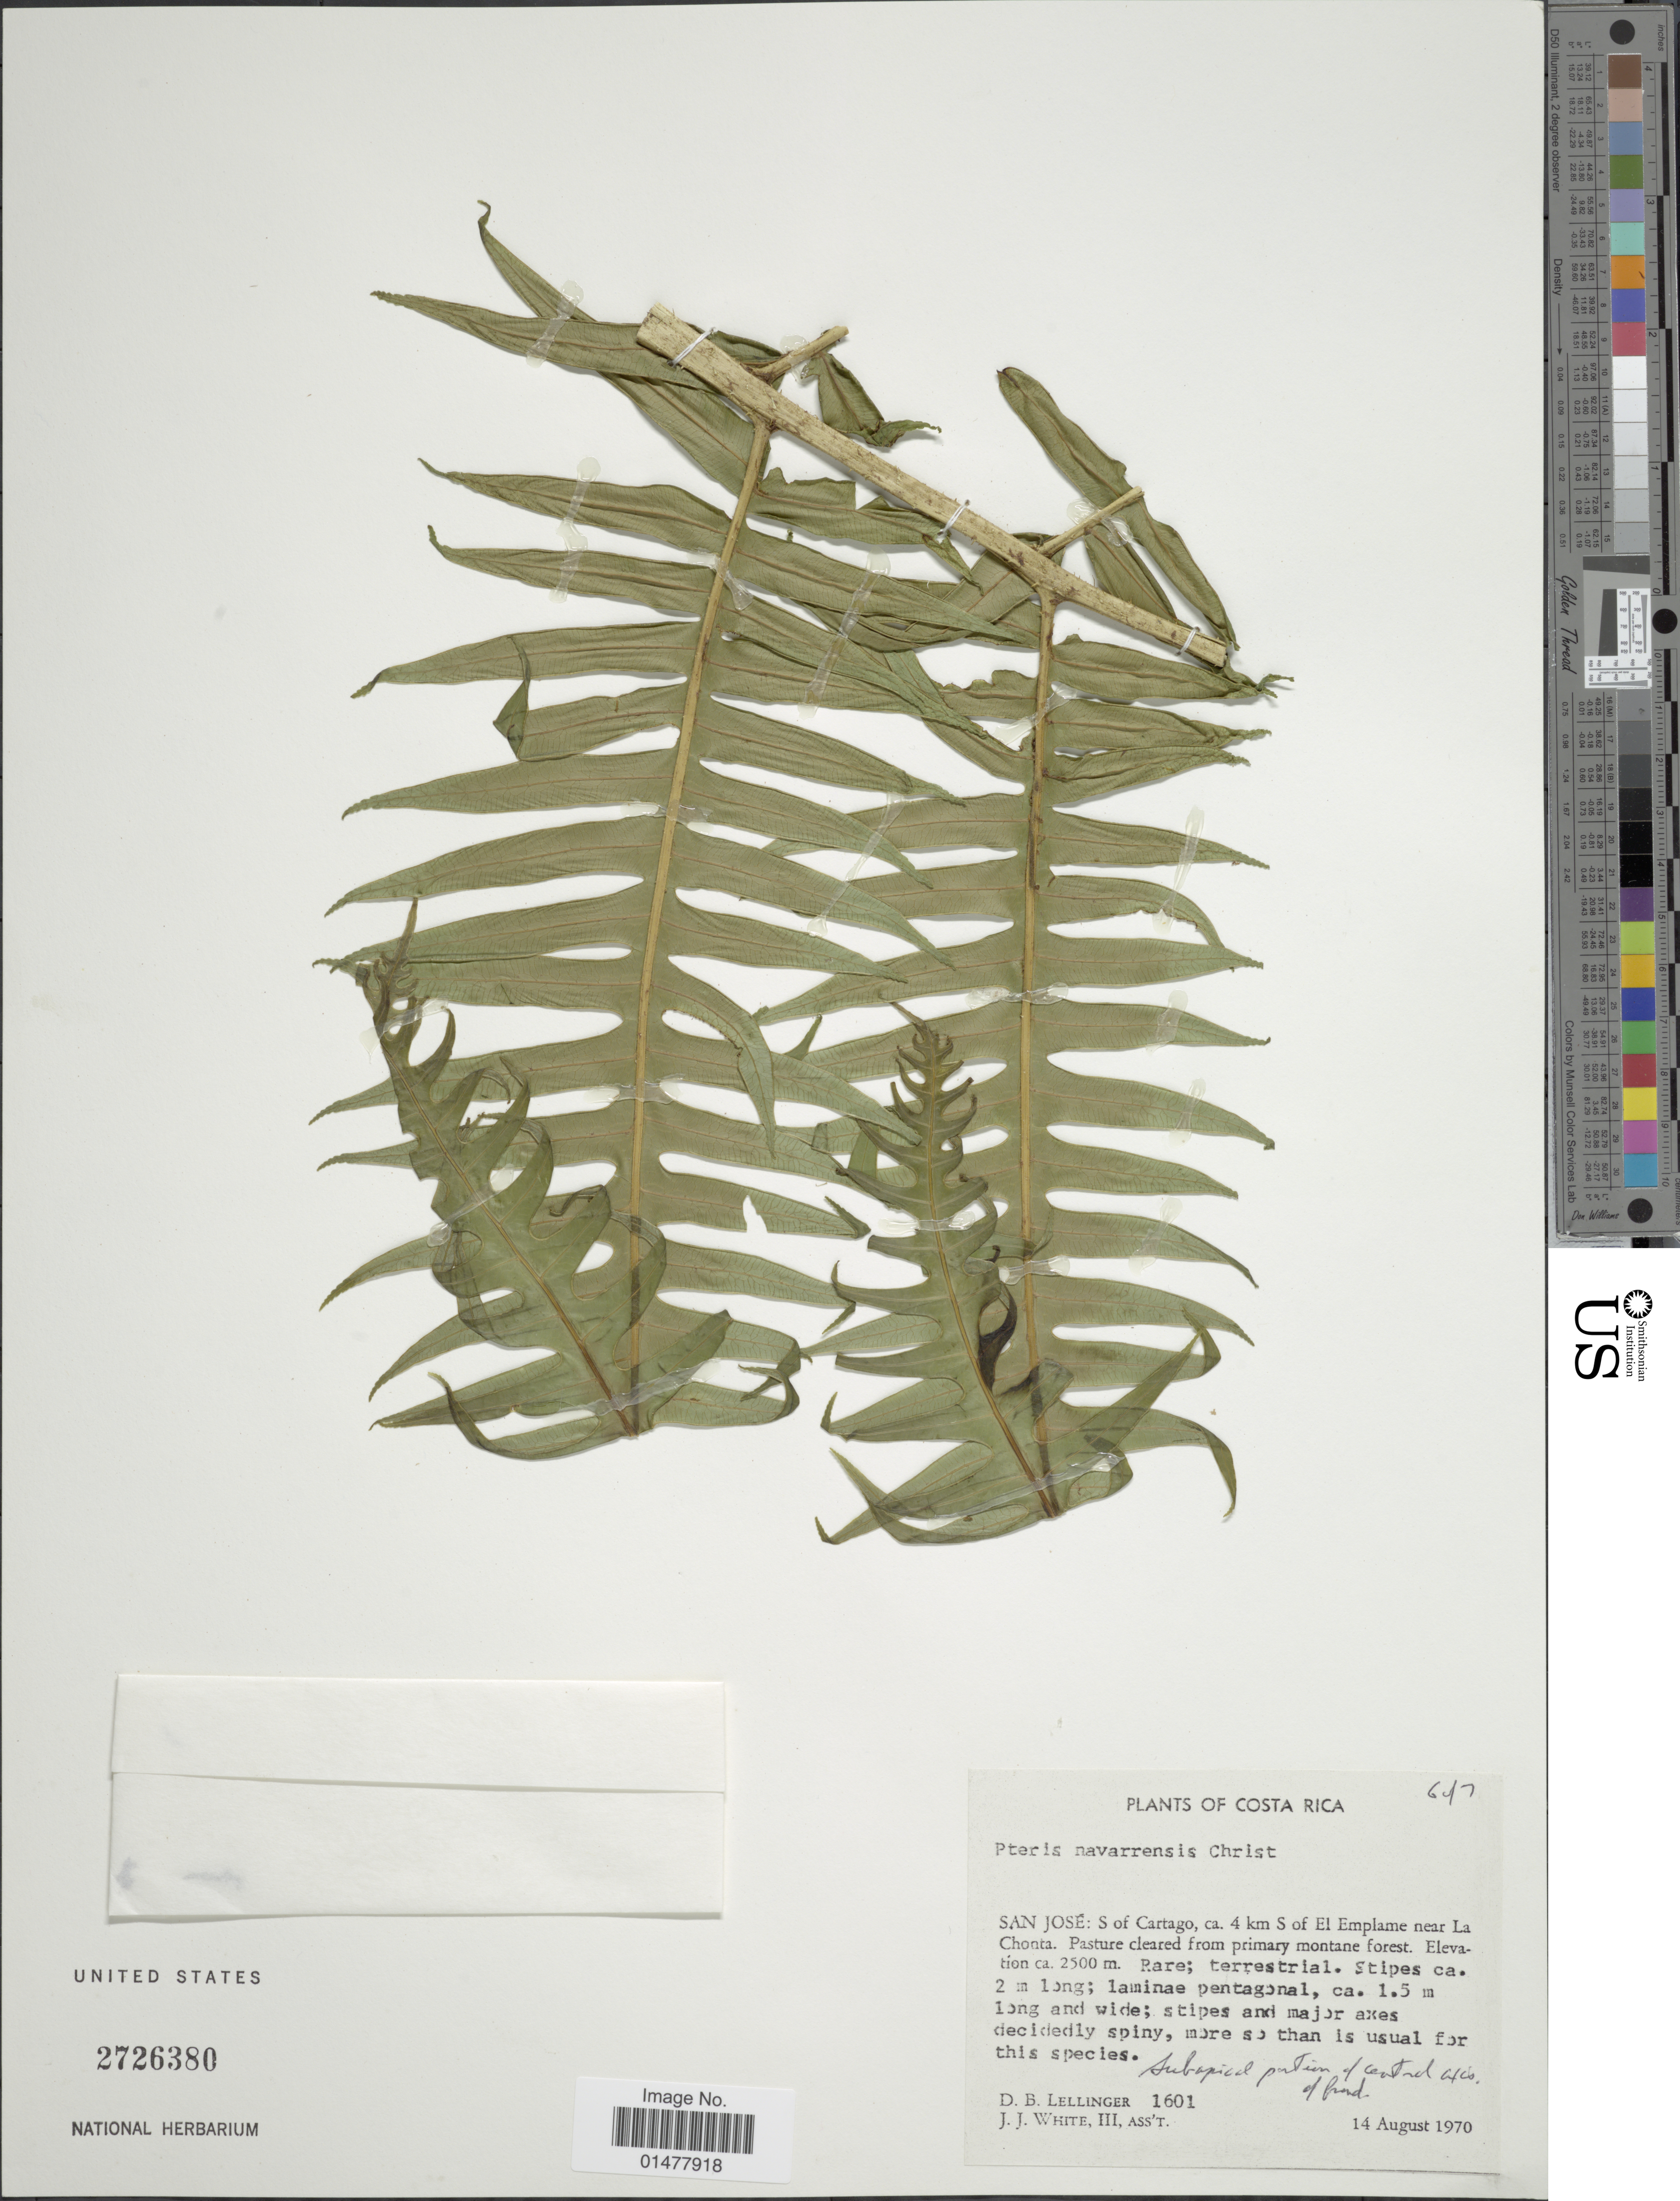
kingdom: Plantae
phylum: Tracheophyta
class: Polypodiopsida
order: Polypodiales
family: Pteridaceae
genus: Pteris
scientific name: Pteris navarrensis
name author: Christ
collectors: D. B. Lellinger & J. J. White III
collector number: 1601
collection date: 1970-08-14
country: Costa Rica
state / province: San José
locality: PLants of Costa Rica, San José: S of Cartago, ca. 4km S of El Emplame near La Chonta, pasture cleared from primary montane forest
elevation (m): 2500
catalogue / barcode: US 2726380